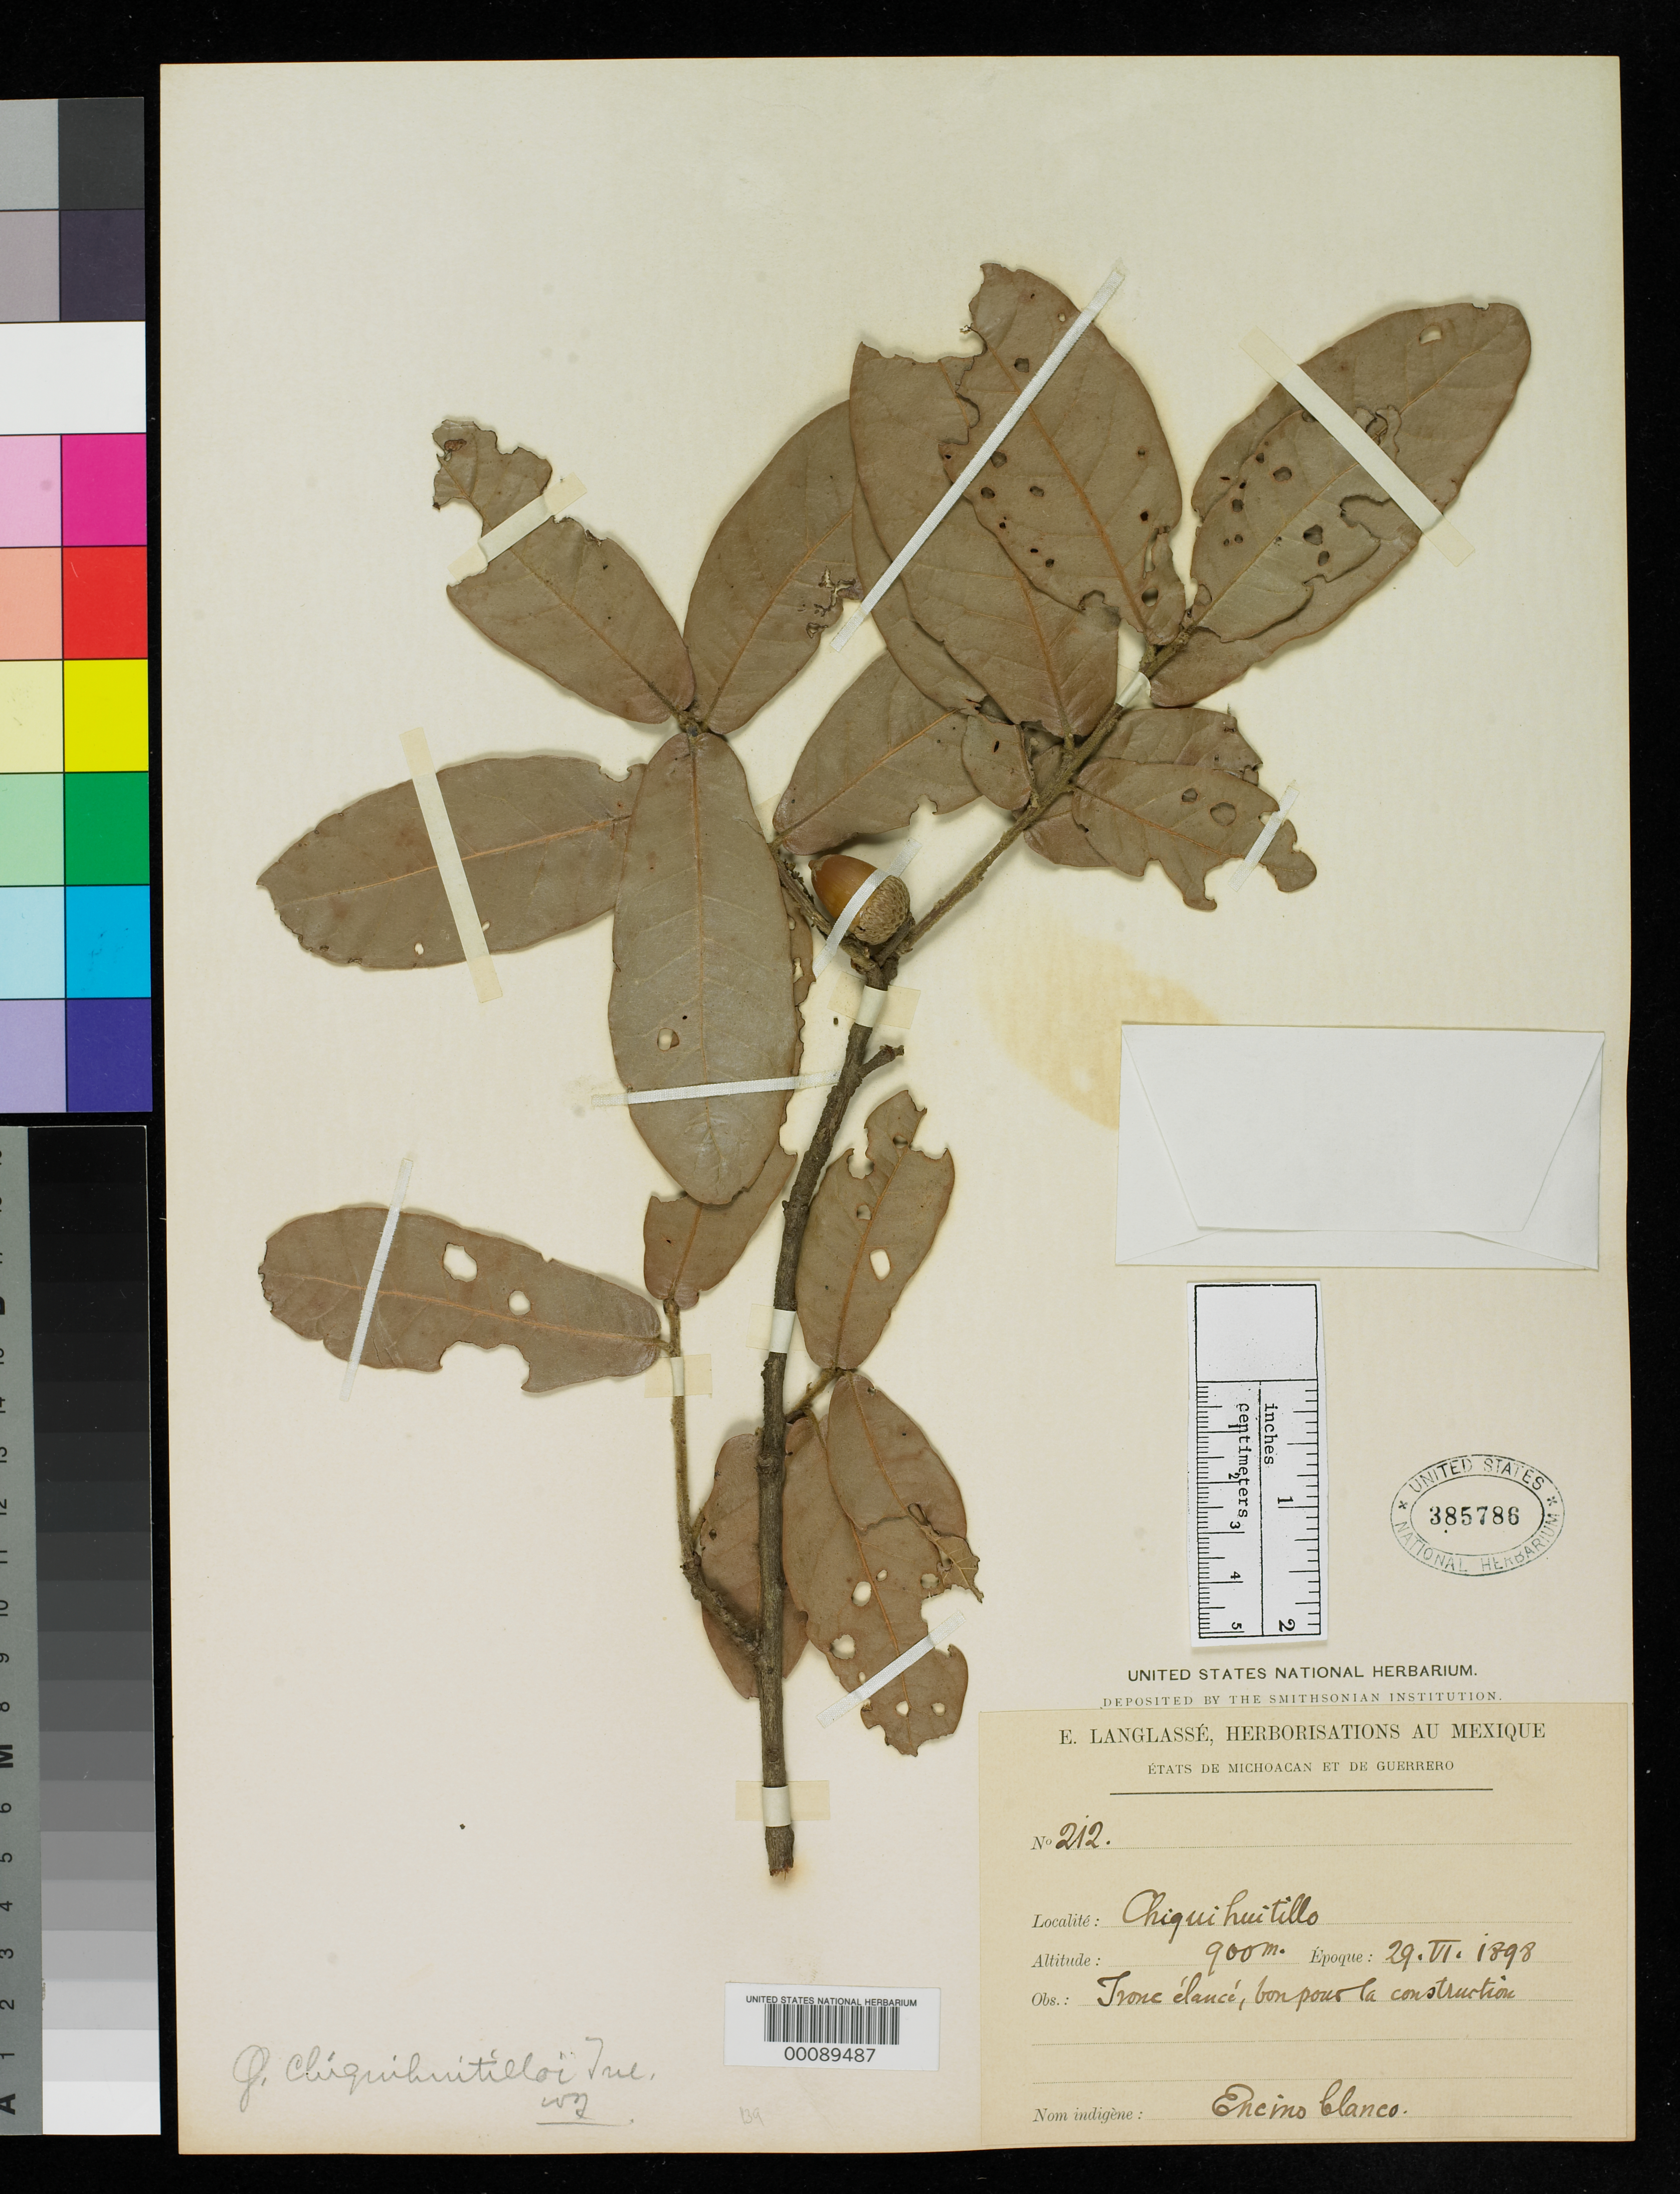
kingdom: Plantae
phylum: Tracheophyta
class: Magnoliopsida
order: Fagales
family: Fagaceae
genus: Quercus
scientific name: Quercus chiquihuitillonis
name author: Trel.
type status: Isotype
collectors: E. Langlassé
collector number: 212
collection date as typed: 29 Jun 1898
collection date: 1898-06-29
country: Mexico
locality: Chiquihuitillo, western Sierra Madre.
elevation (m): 900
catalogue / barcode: US 385786